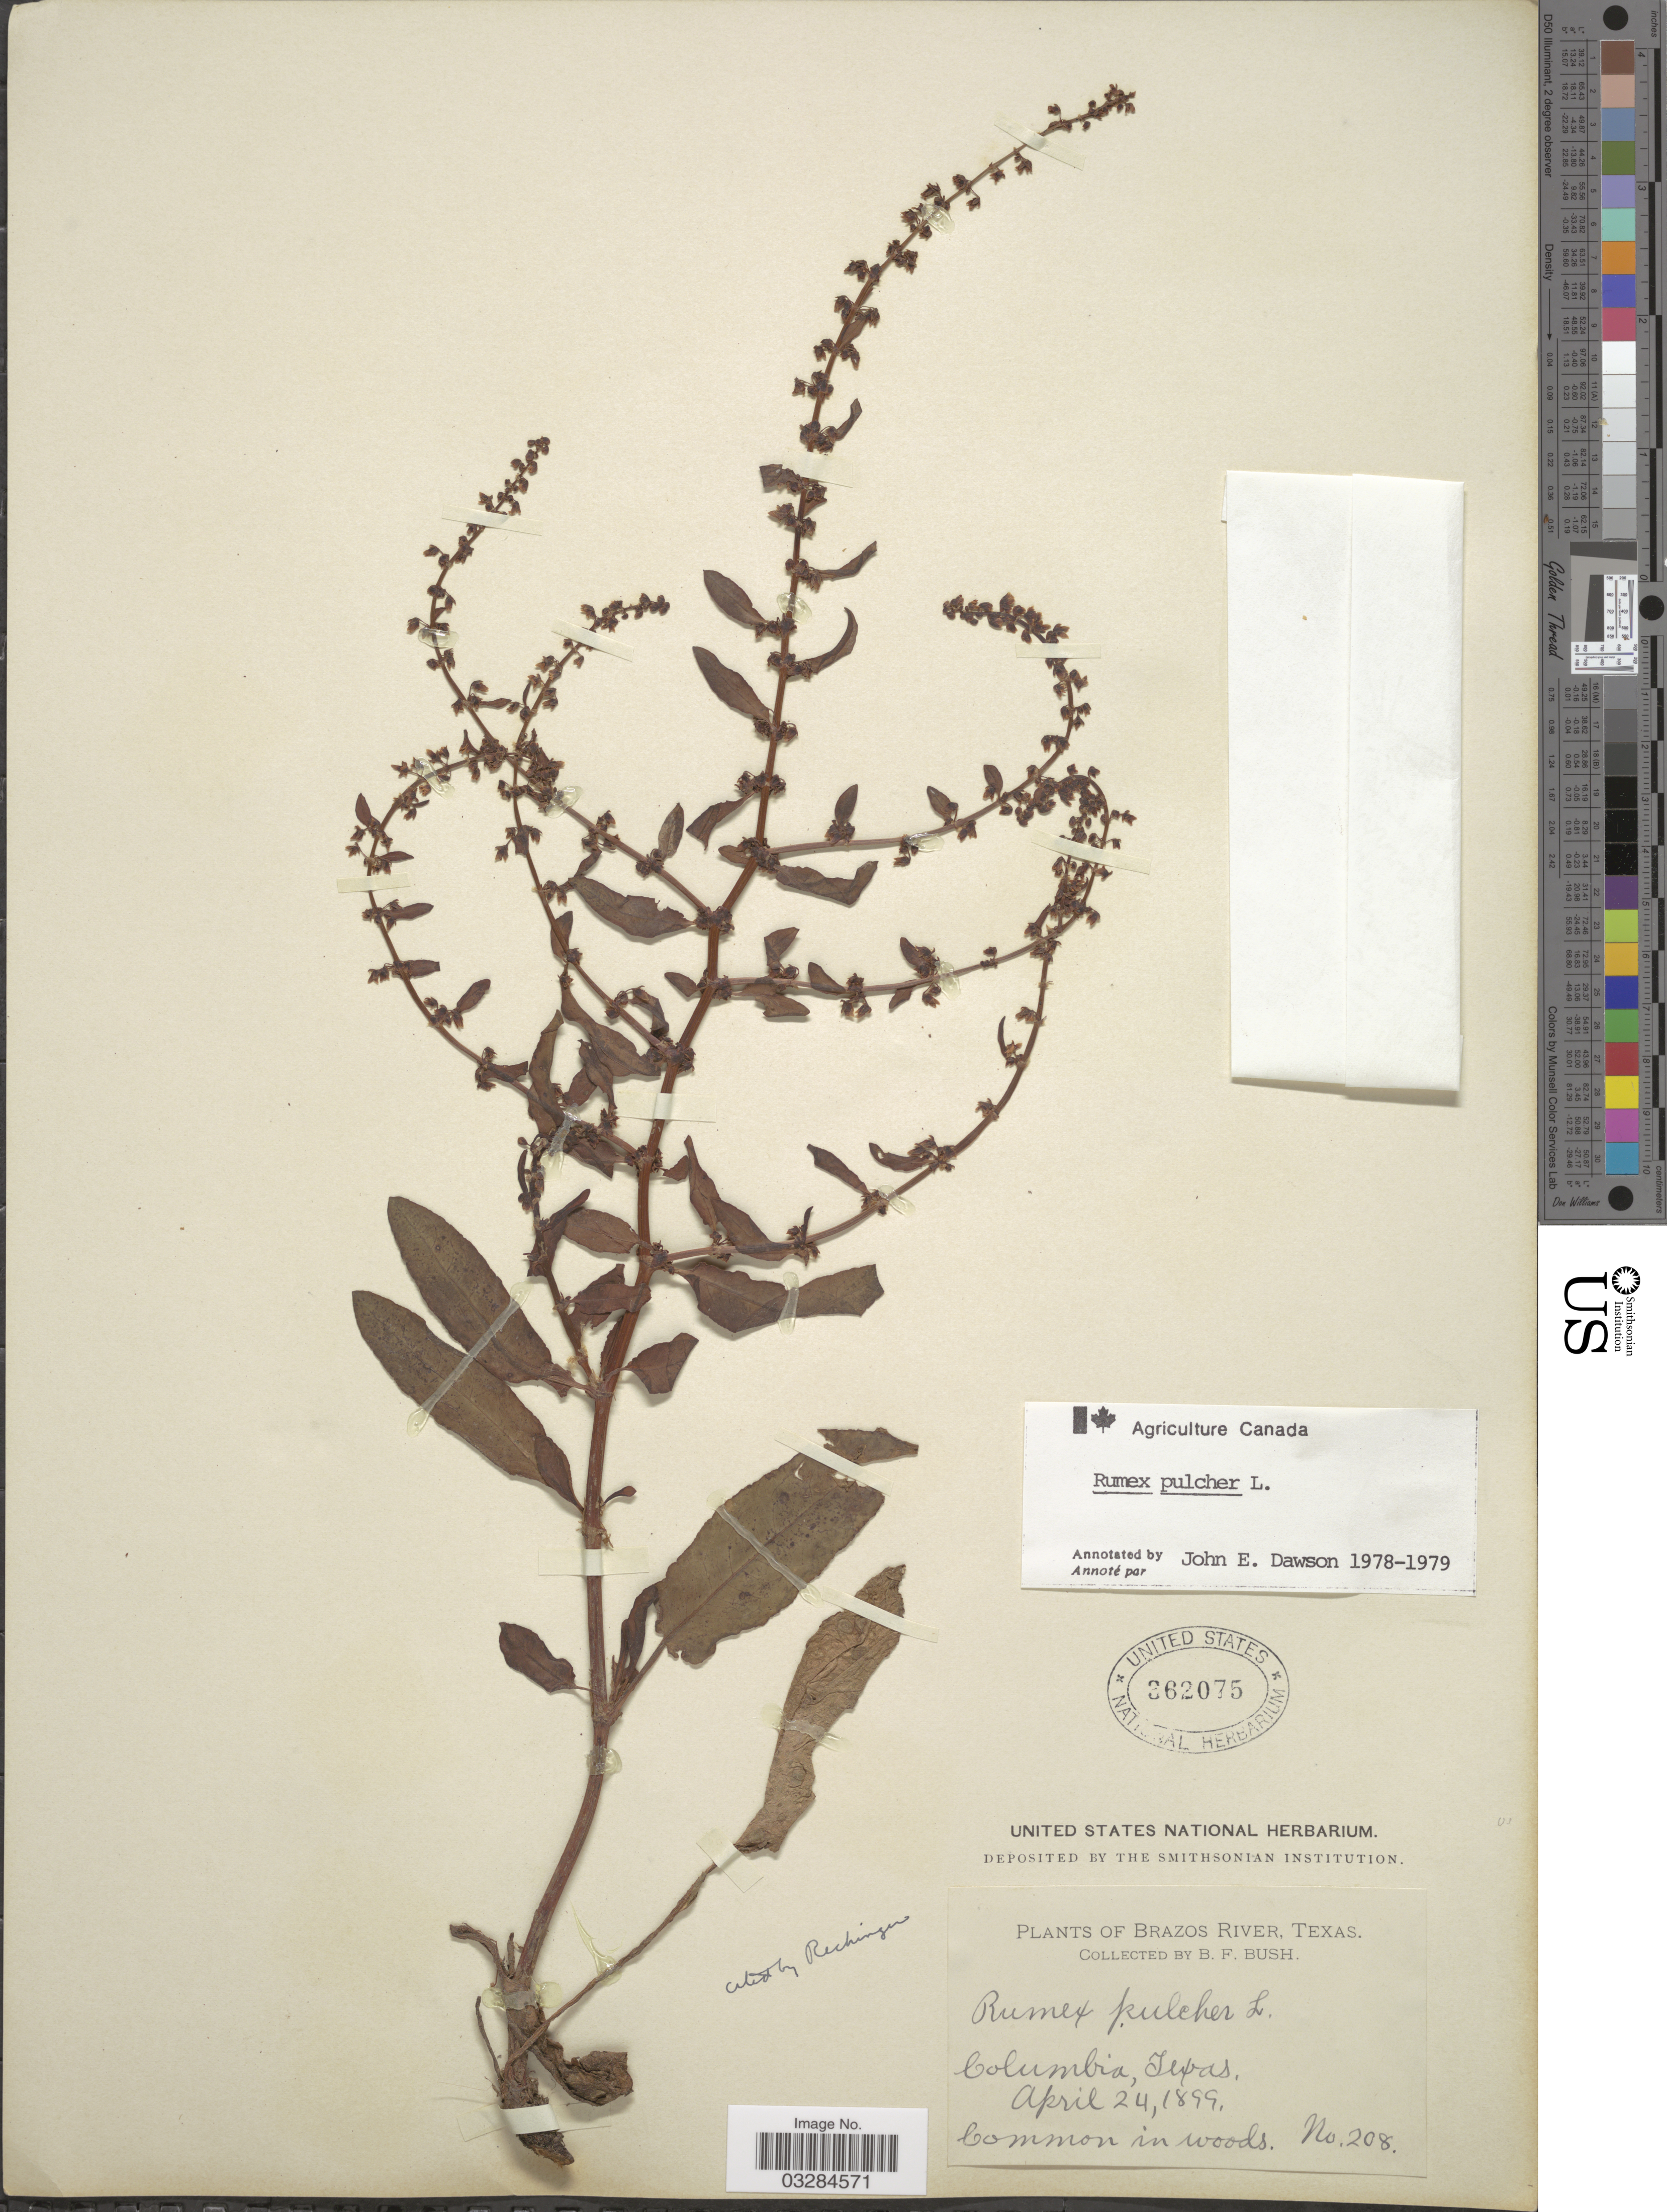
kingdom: Plantae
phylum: Tracheophyta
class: Magnoliopsida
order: Caryophyllales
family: Polygonaceae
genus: Rumex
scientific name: Rumex pulcher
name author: L.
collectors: B. F. Bush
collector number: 208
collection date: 1899-04-24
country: United States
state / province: Texas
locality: Brazos River, Columbia.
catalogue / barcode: US 362075